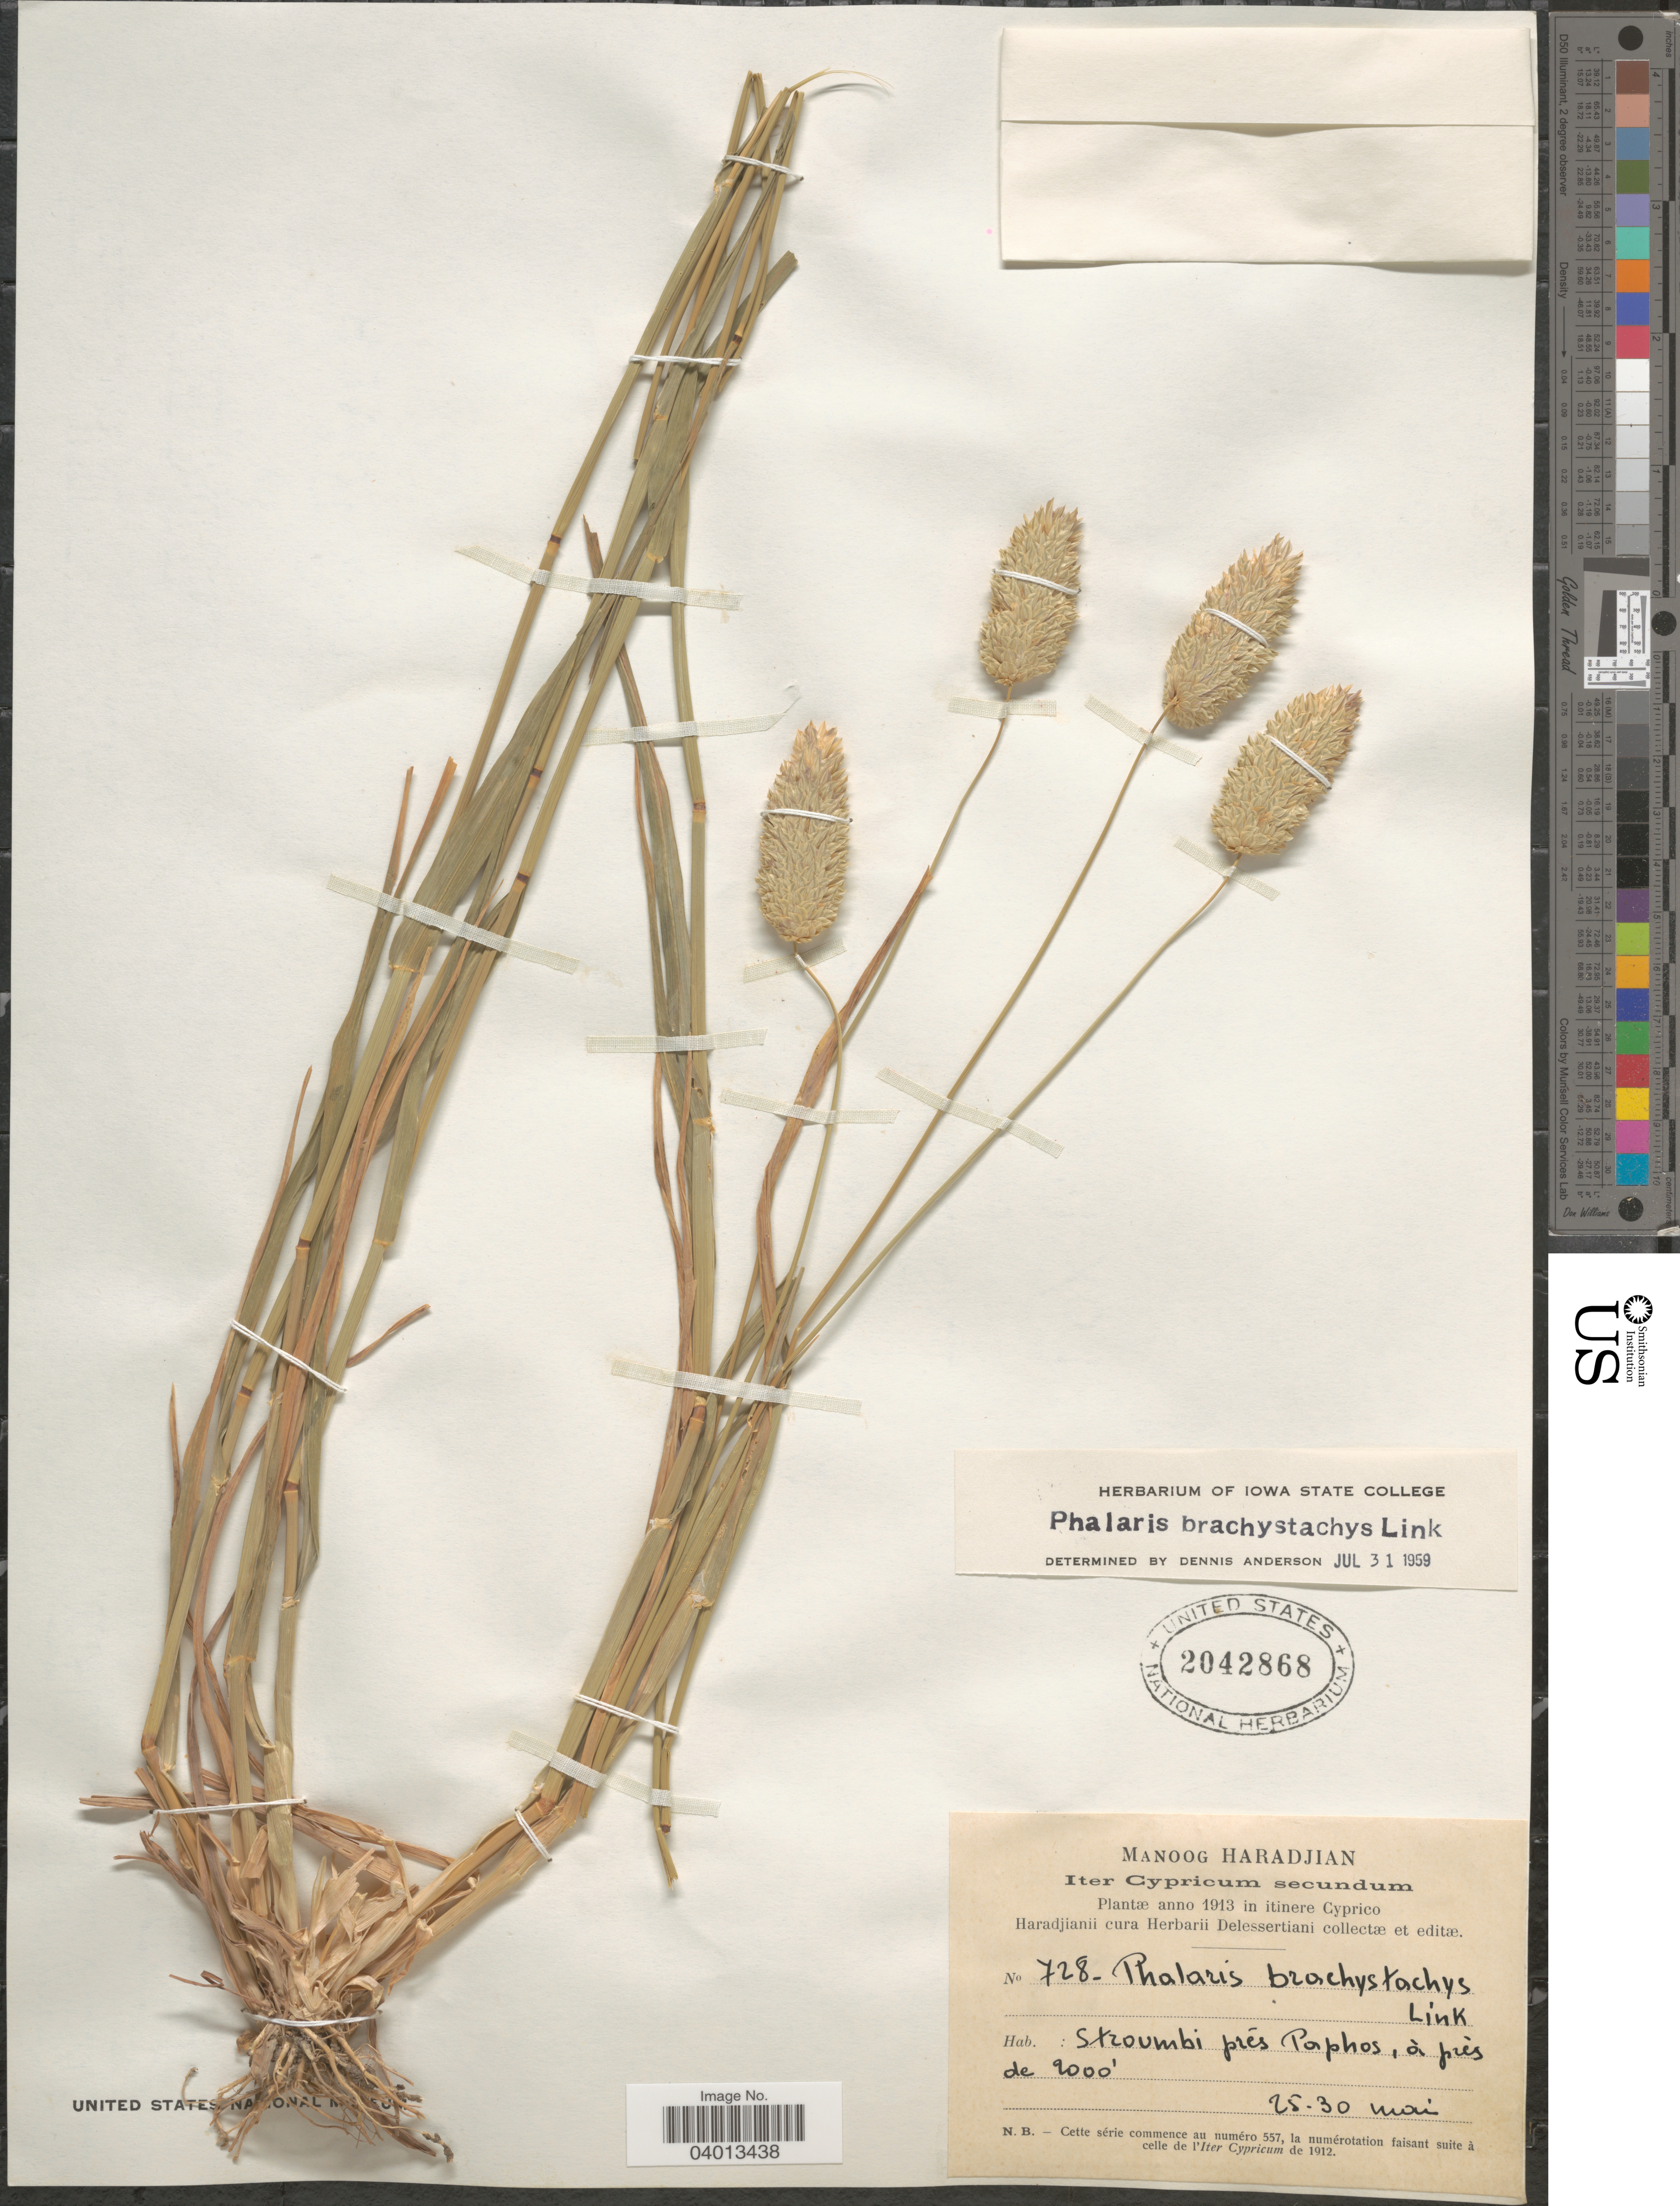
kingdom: Plantae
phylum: Tracheophyta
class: Liliopsida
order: Poales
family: Poaceae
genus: Phalaris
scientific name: Phalaris brachystachys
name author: Link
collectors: M. Haradjian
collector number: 728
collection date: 1913-05-25/1913-05-30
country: Cyprus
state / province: Páfos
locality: Stroumbi près Paphos, à près.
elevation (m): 610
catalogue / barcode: US 2042868